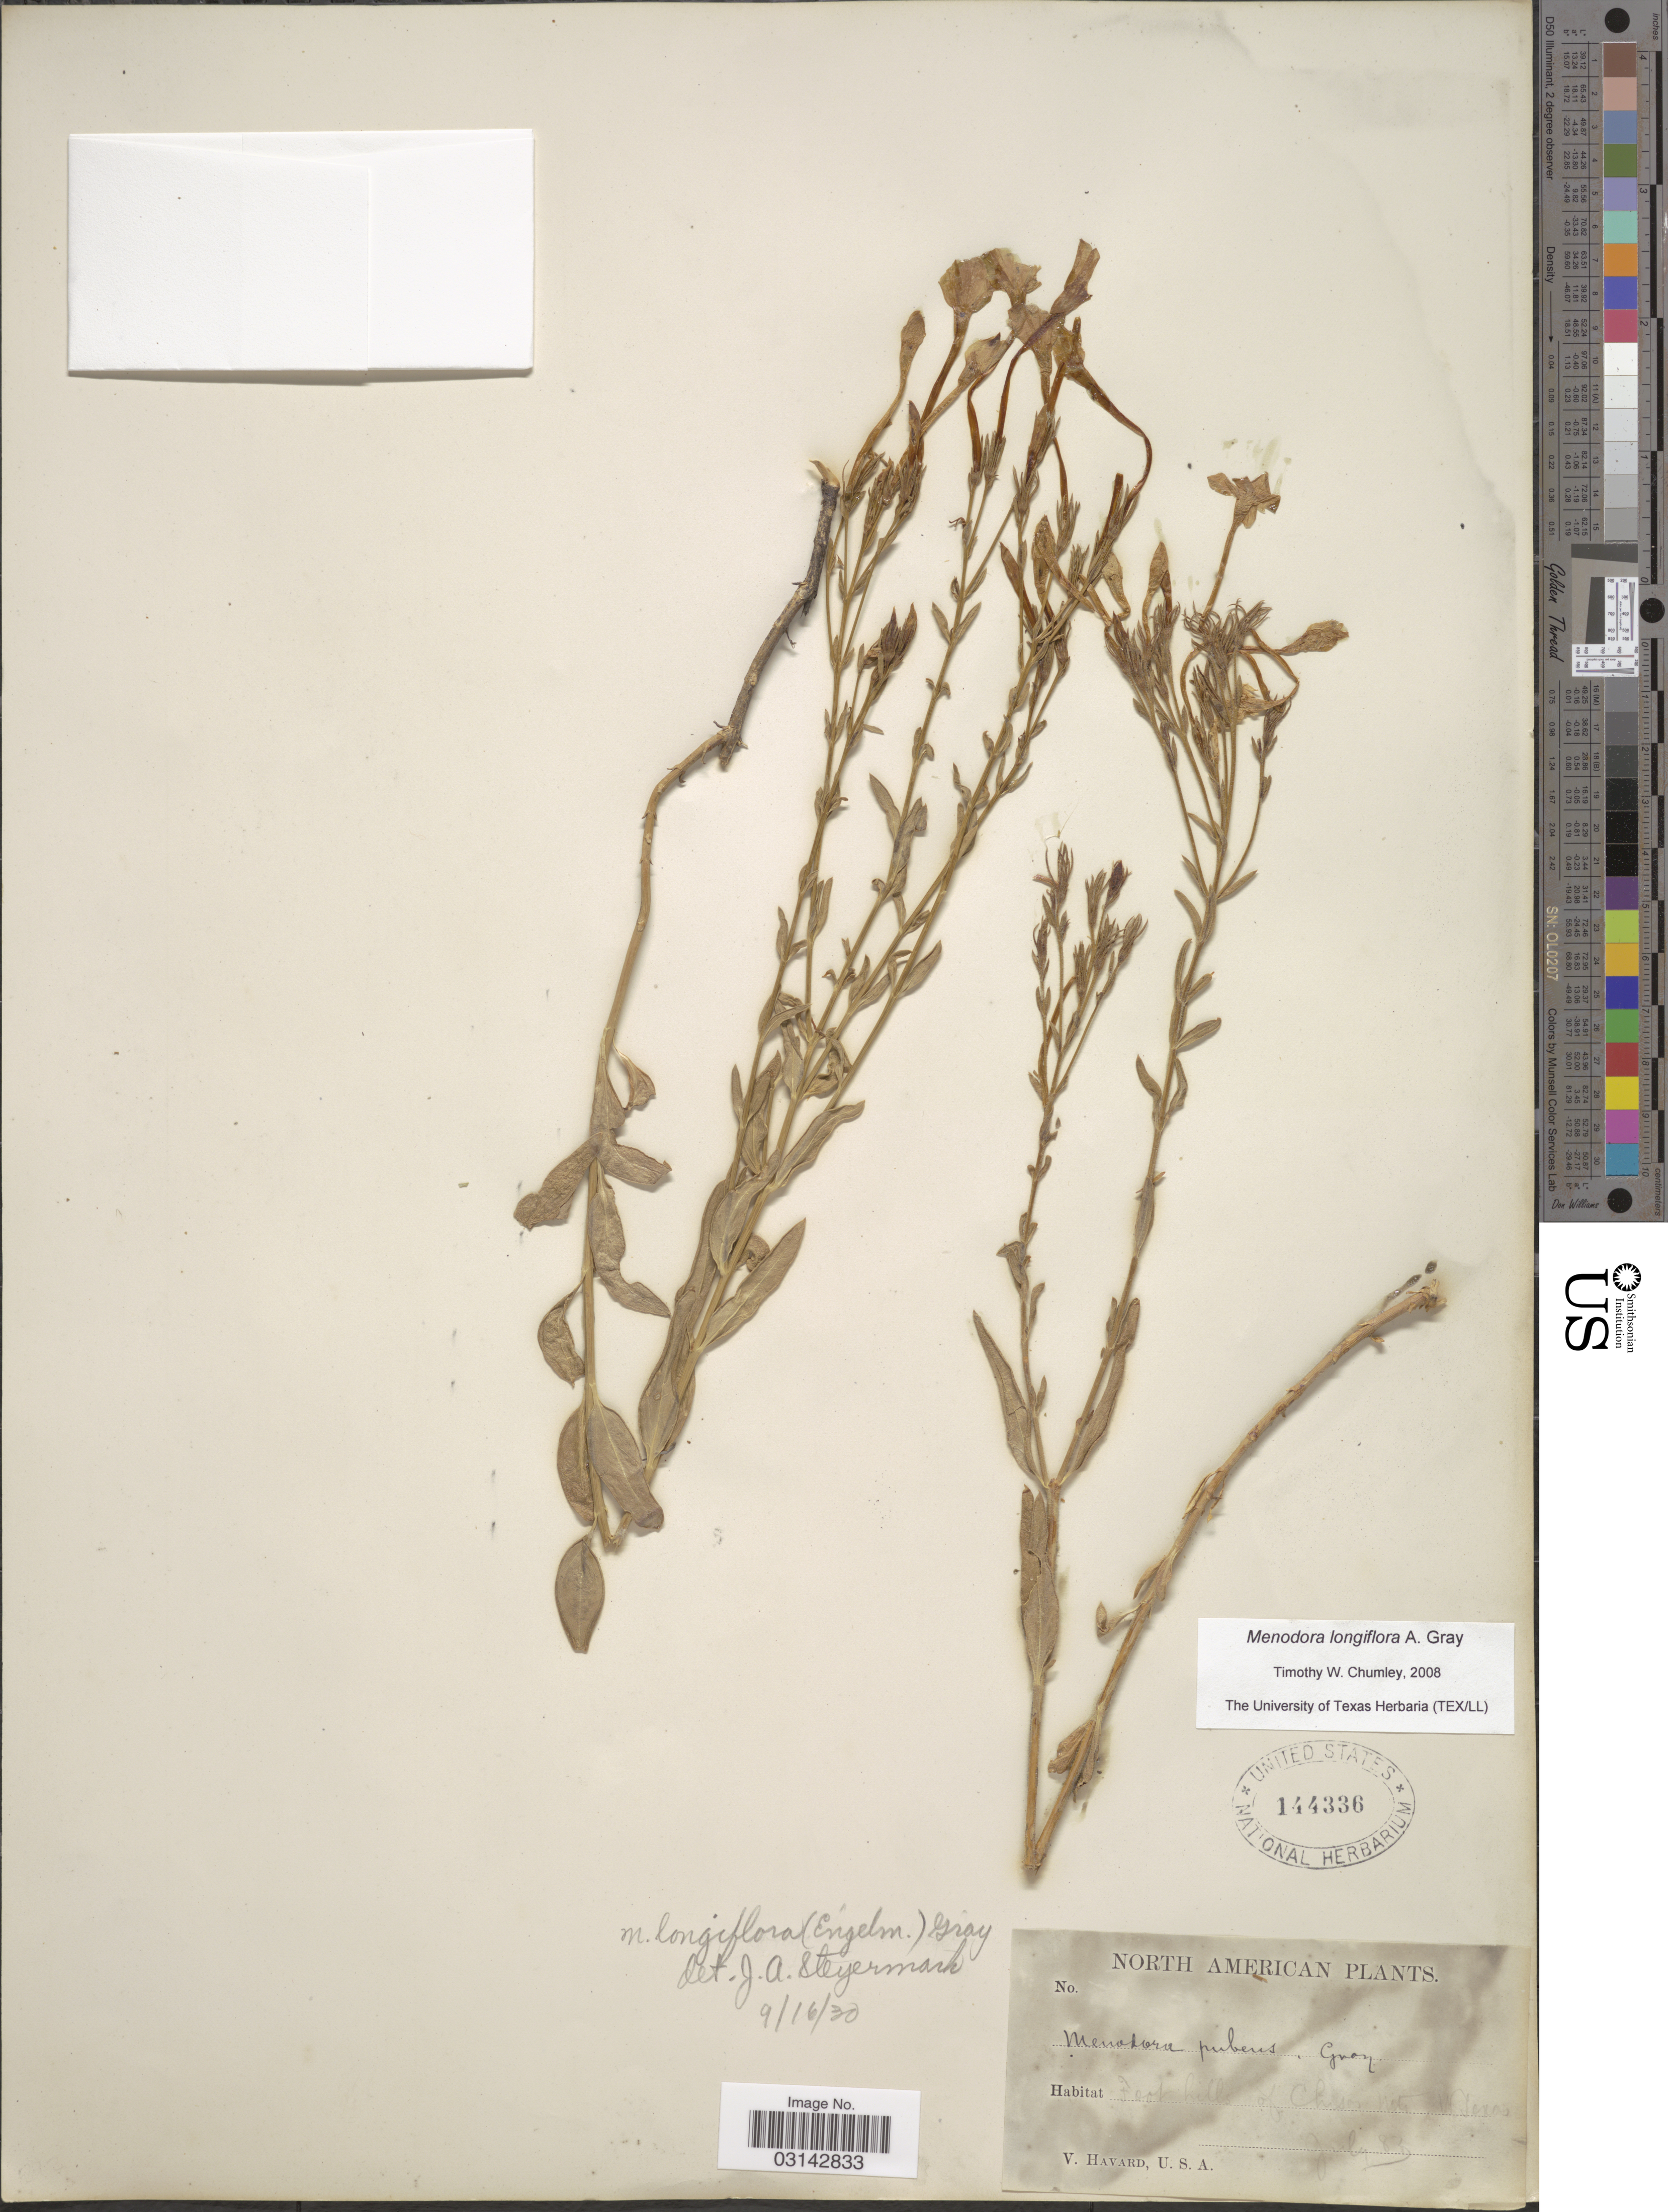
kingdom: Plantae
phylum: Tracheophyta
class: Magnoliopsida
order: Lamiales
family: Oleaceae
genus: Menodora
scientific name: Menodora longiflora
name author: A. Gray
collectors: V. Havard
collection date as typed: Transcribed d/m/y: /7/83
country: United States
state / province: Texas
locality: Foot hills of Chisos Mts. W. Texas.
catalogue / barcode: US 144336